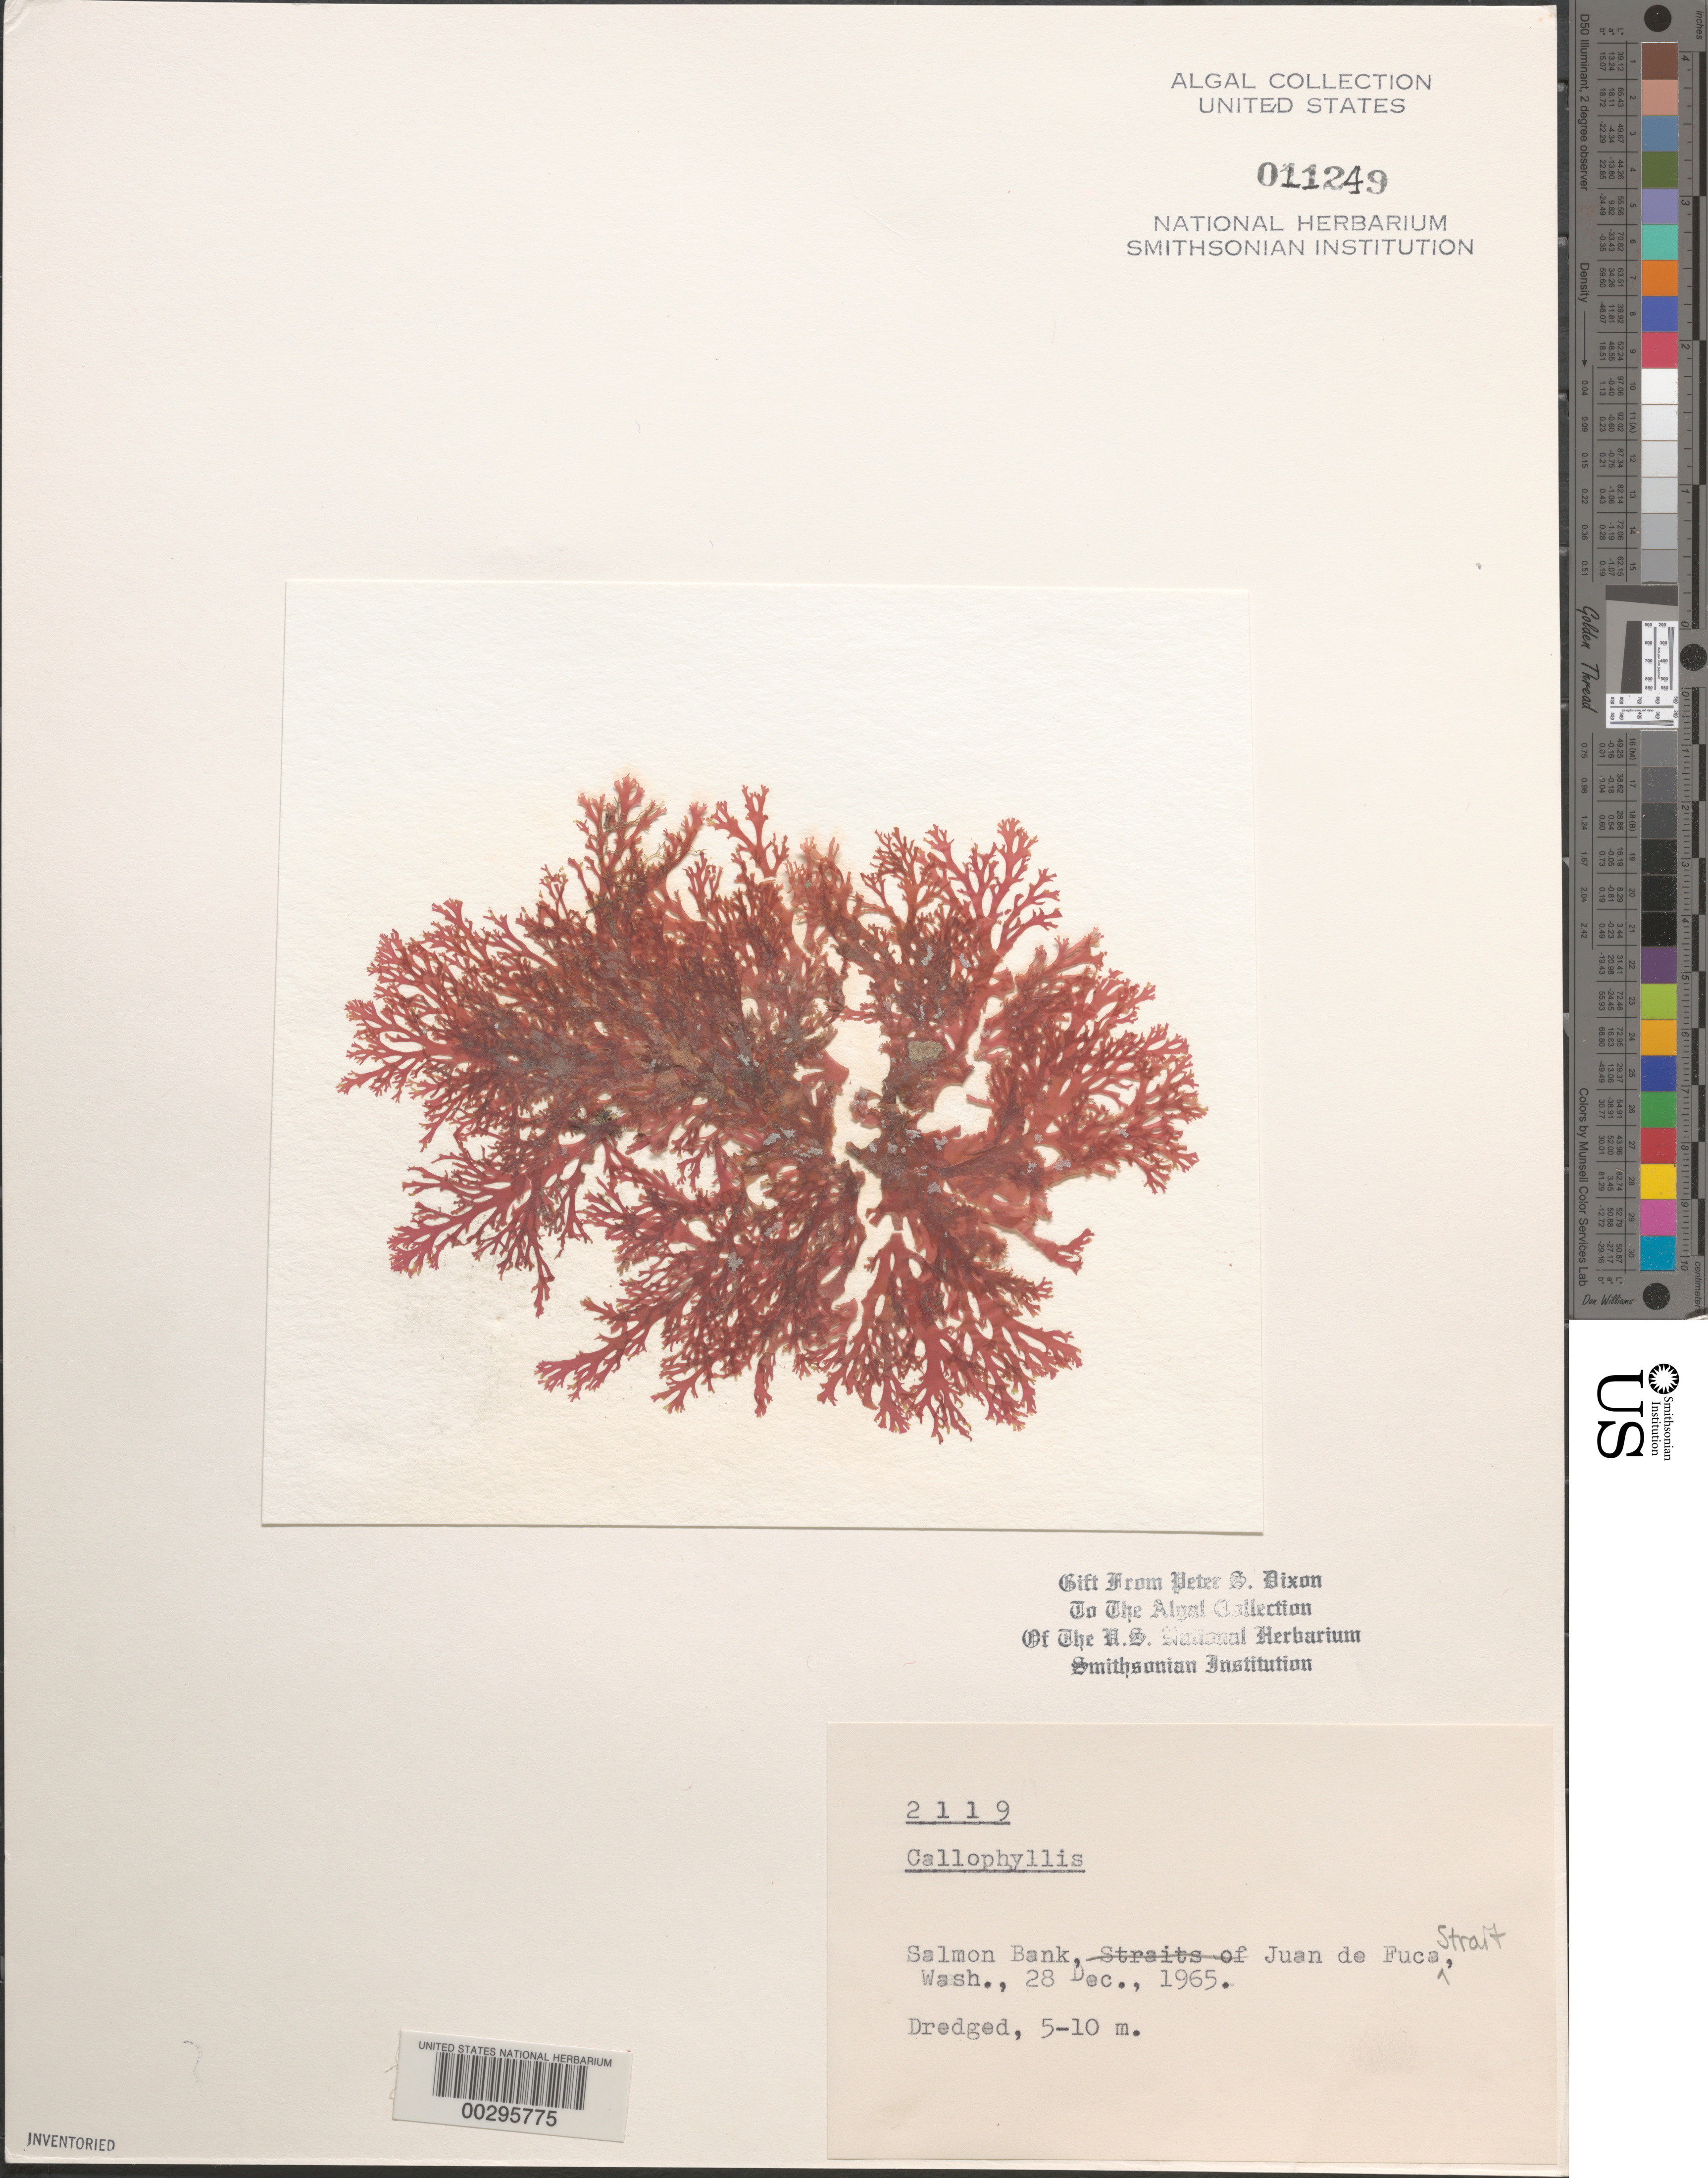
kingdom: Plantae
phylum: Rhodophyta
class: Florideophyceae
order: Gigartinales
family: Kallymeniaceae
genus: Callophyllis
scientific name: Callophyllis sp.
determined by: Dixon, P. S.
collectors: P. S. Dixon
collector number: PSD 2119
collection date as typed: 28 Dec 1965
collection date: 1965-12-28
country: United States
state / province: Washington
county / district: San Juan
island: San Juan Islands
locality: Salmon Bank, Strait of Juan de Fuca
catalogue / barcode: US 11249